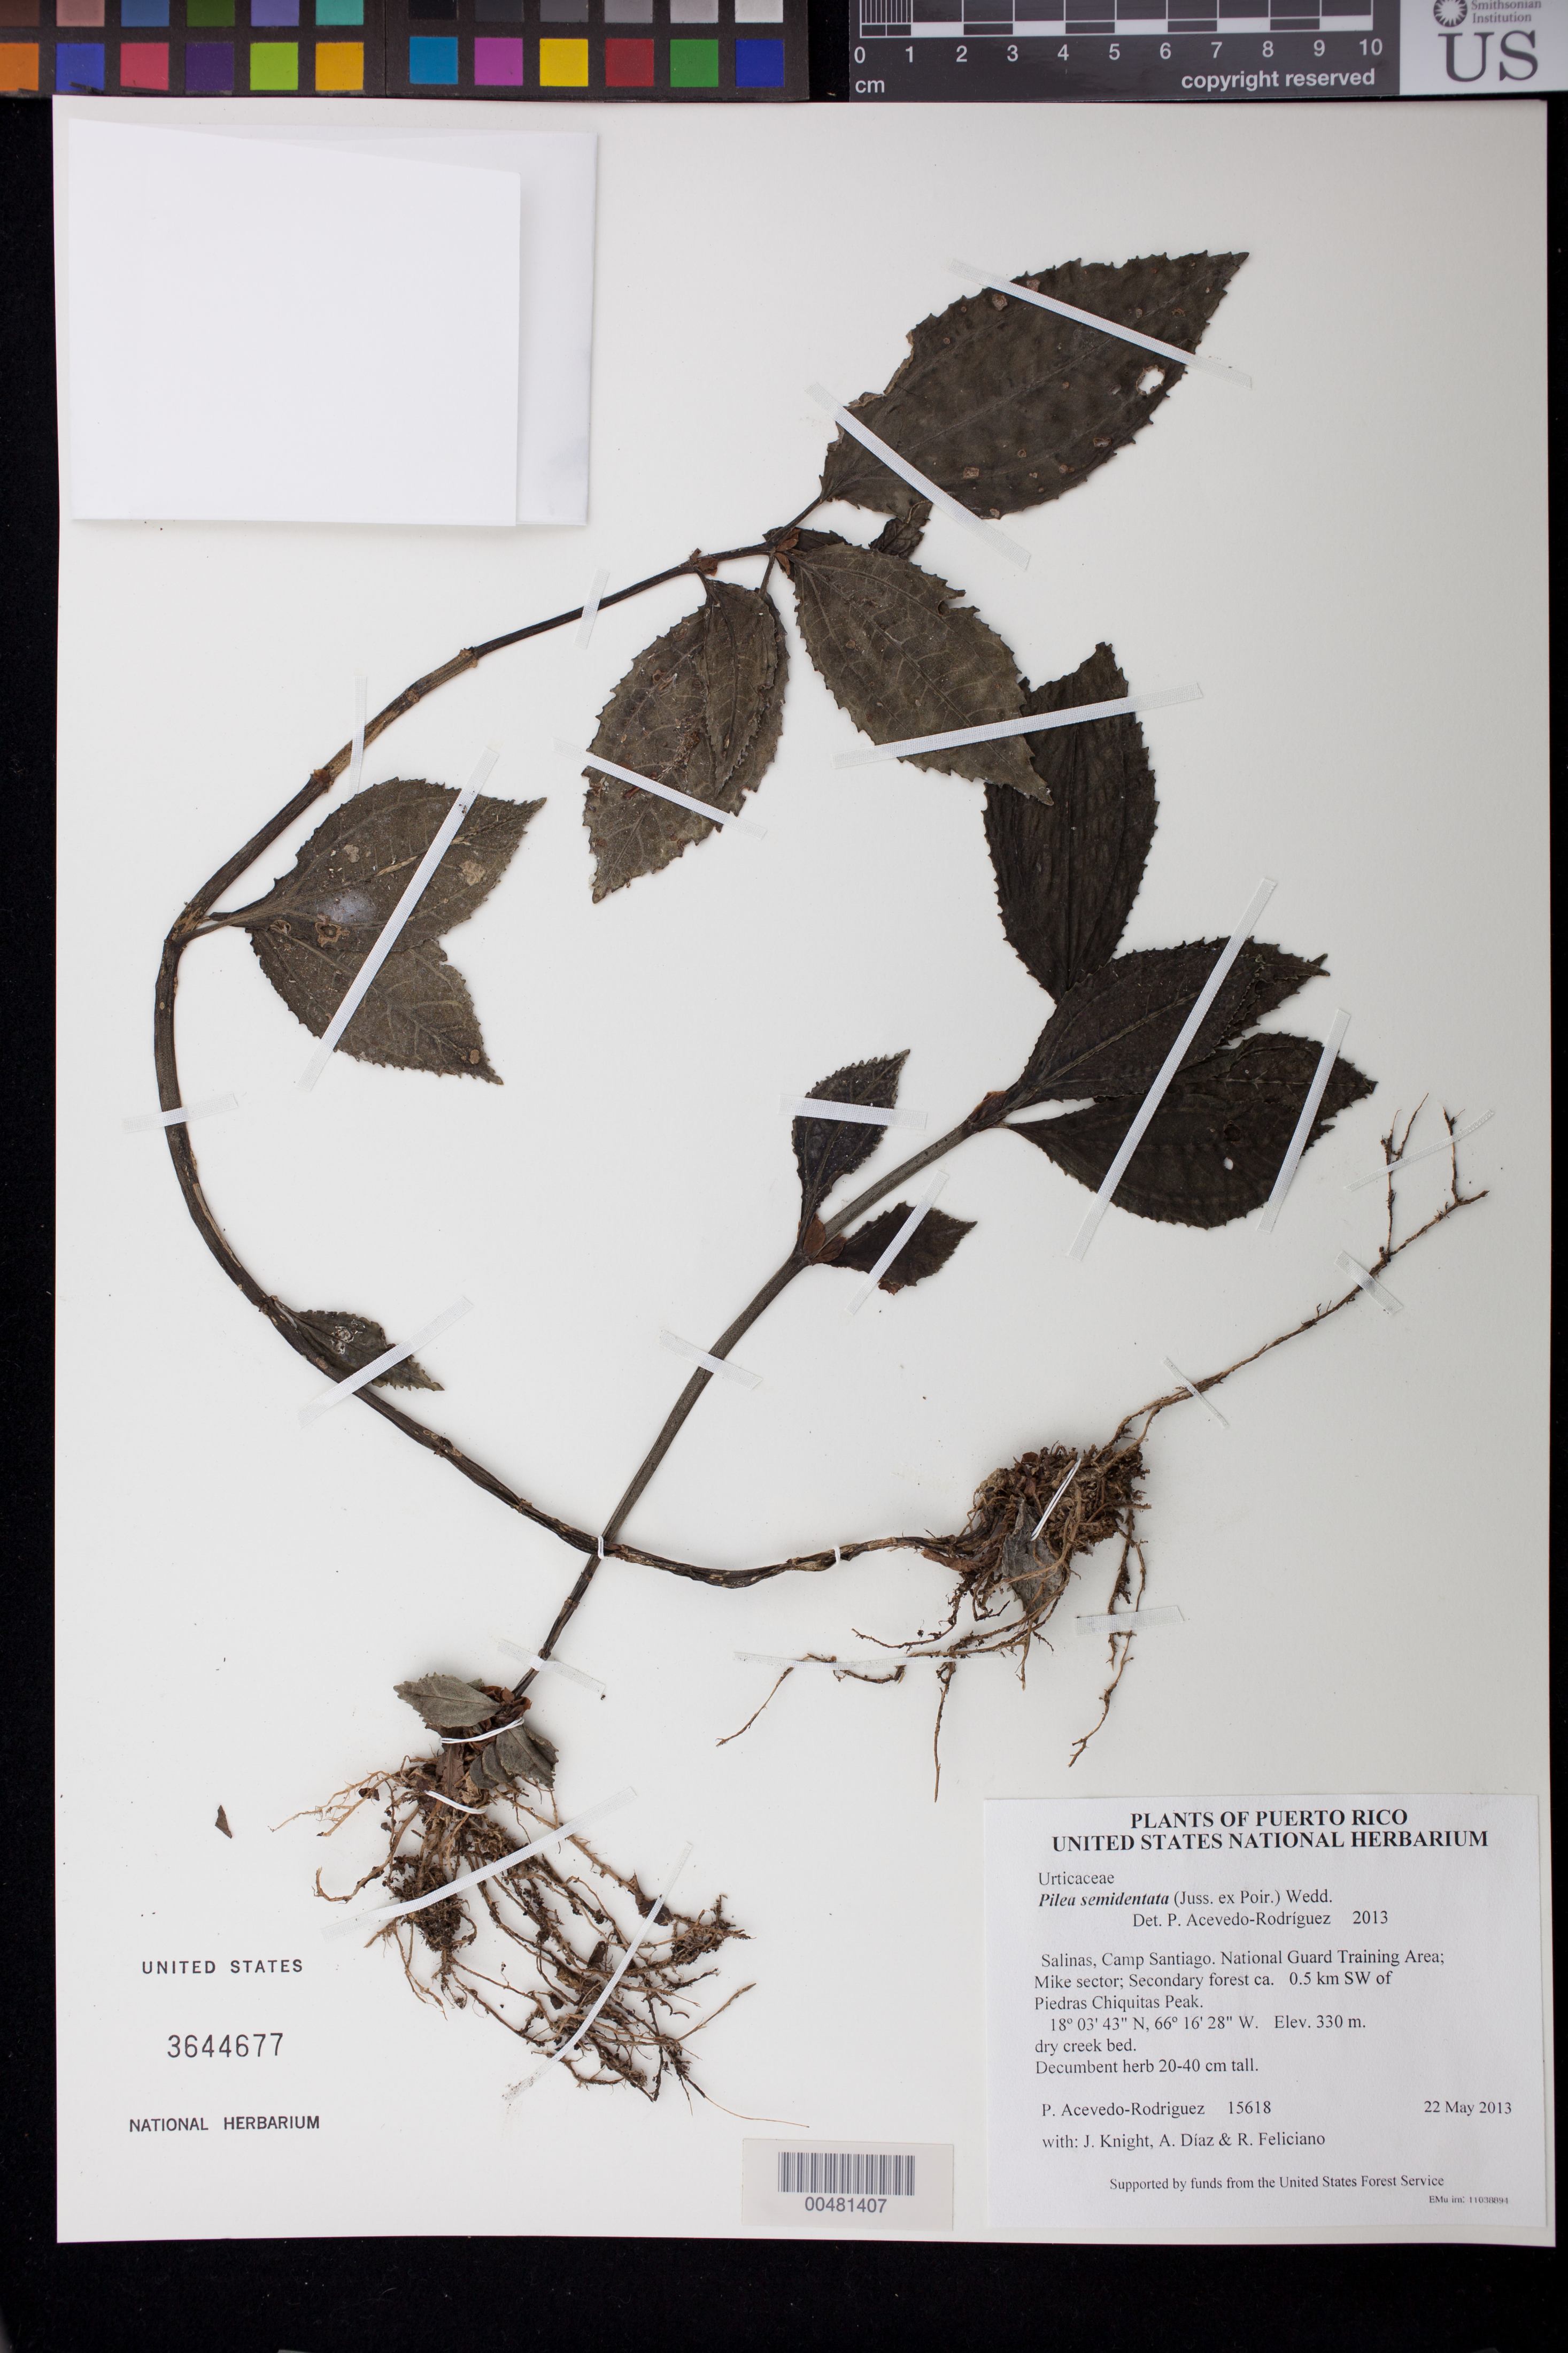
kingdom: Plantae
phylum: Tracheophyta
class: Magnoliopsida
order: Rosales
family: Urticaceae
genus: Pilea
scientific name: Pilea semidentata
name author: (Juss. ex Poir.) Wedd.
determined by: Acevedo-Rodríguez, P., (BOT), Smithsonian Institution - National Museum of Natural History (UNITED STATES)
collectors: P. Acevedo-Rodr., J. Knight, A. Díaz & R. Feliciano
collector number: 15618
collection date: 2013-05-22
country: Puerto Rico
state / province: Salinas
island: Puerto Rico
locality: Camp Santiago. National Guard Training Area; Mike sector; Secondary forest ca. 0.5 km SW of Piedras Chiquitas Peak.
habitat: dry creek bed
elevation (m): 330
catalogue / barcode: US 3644677